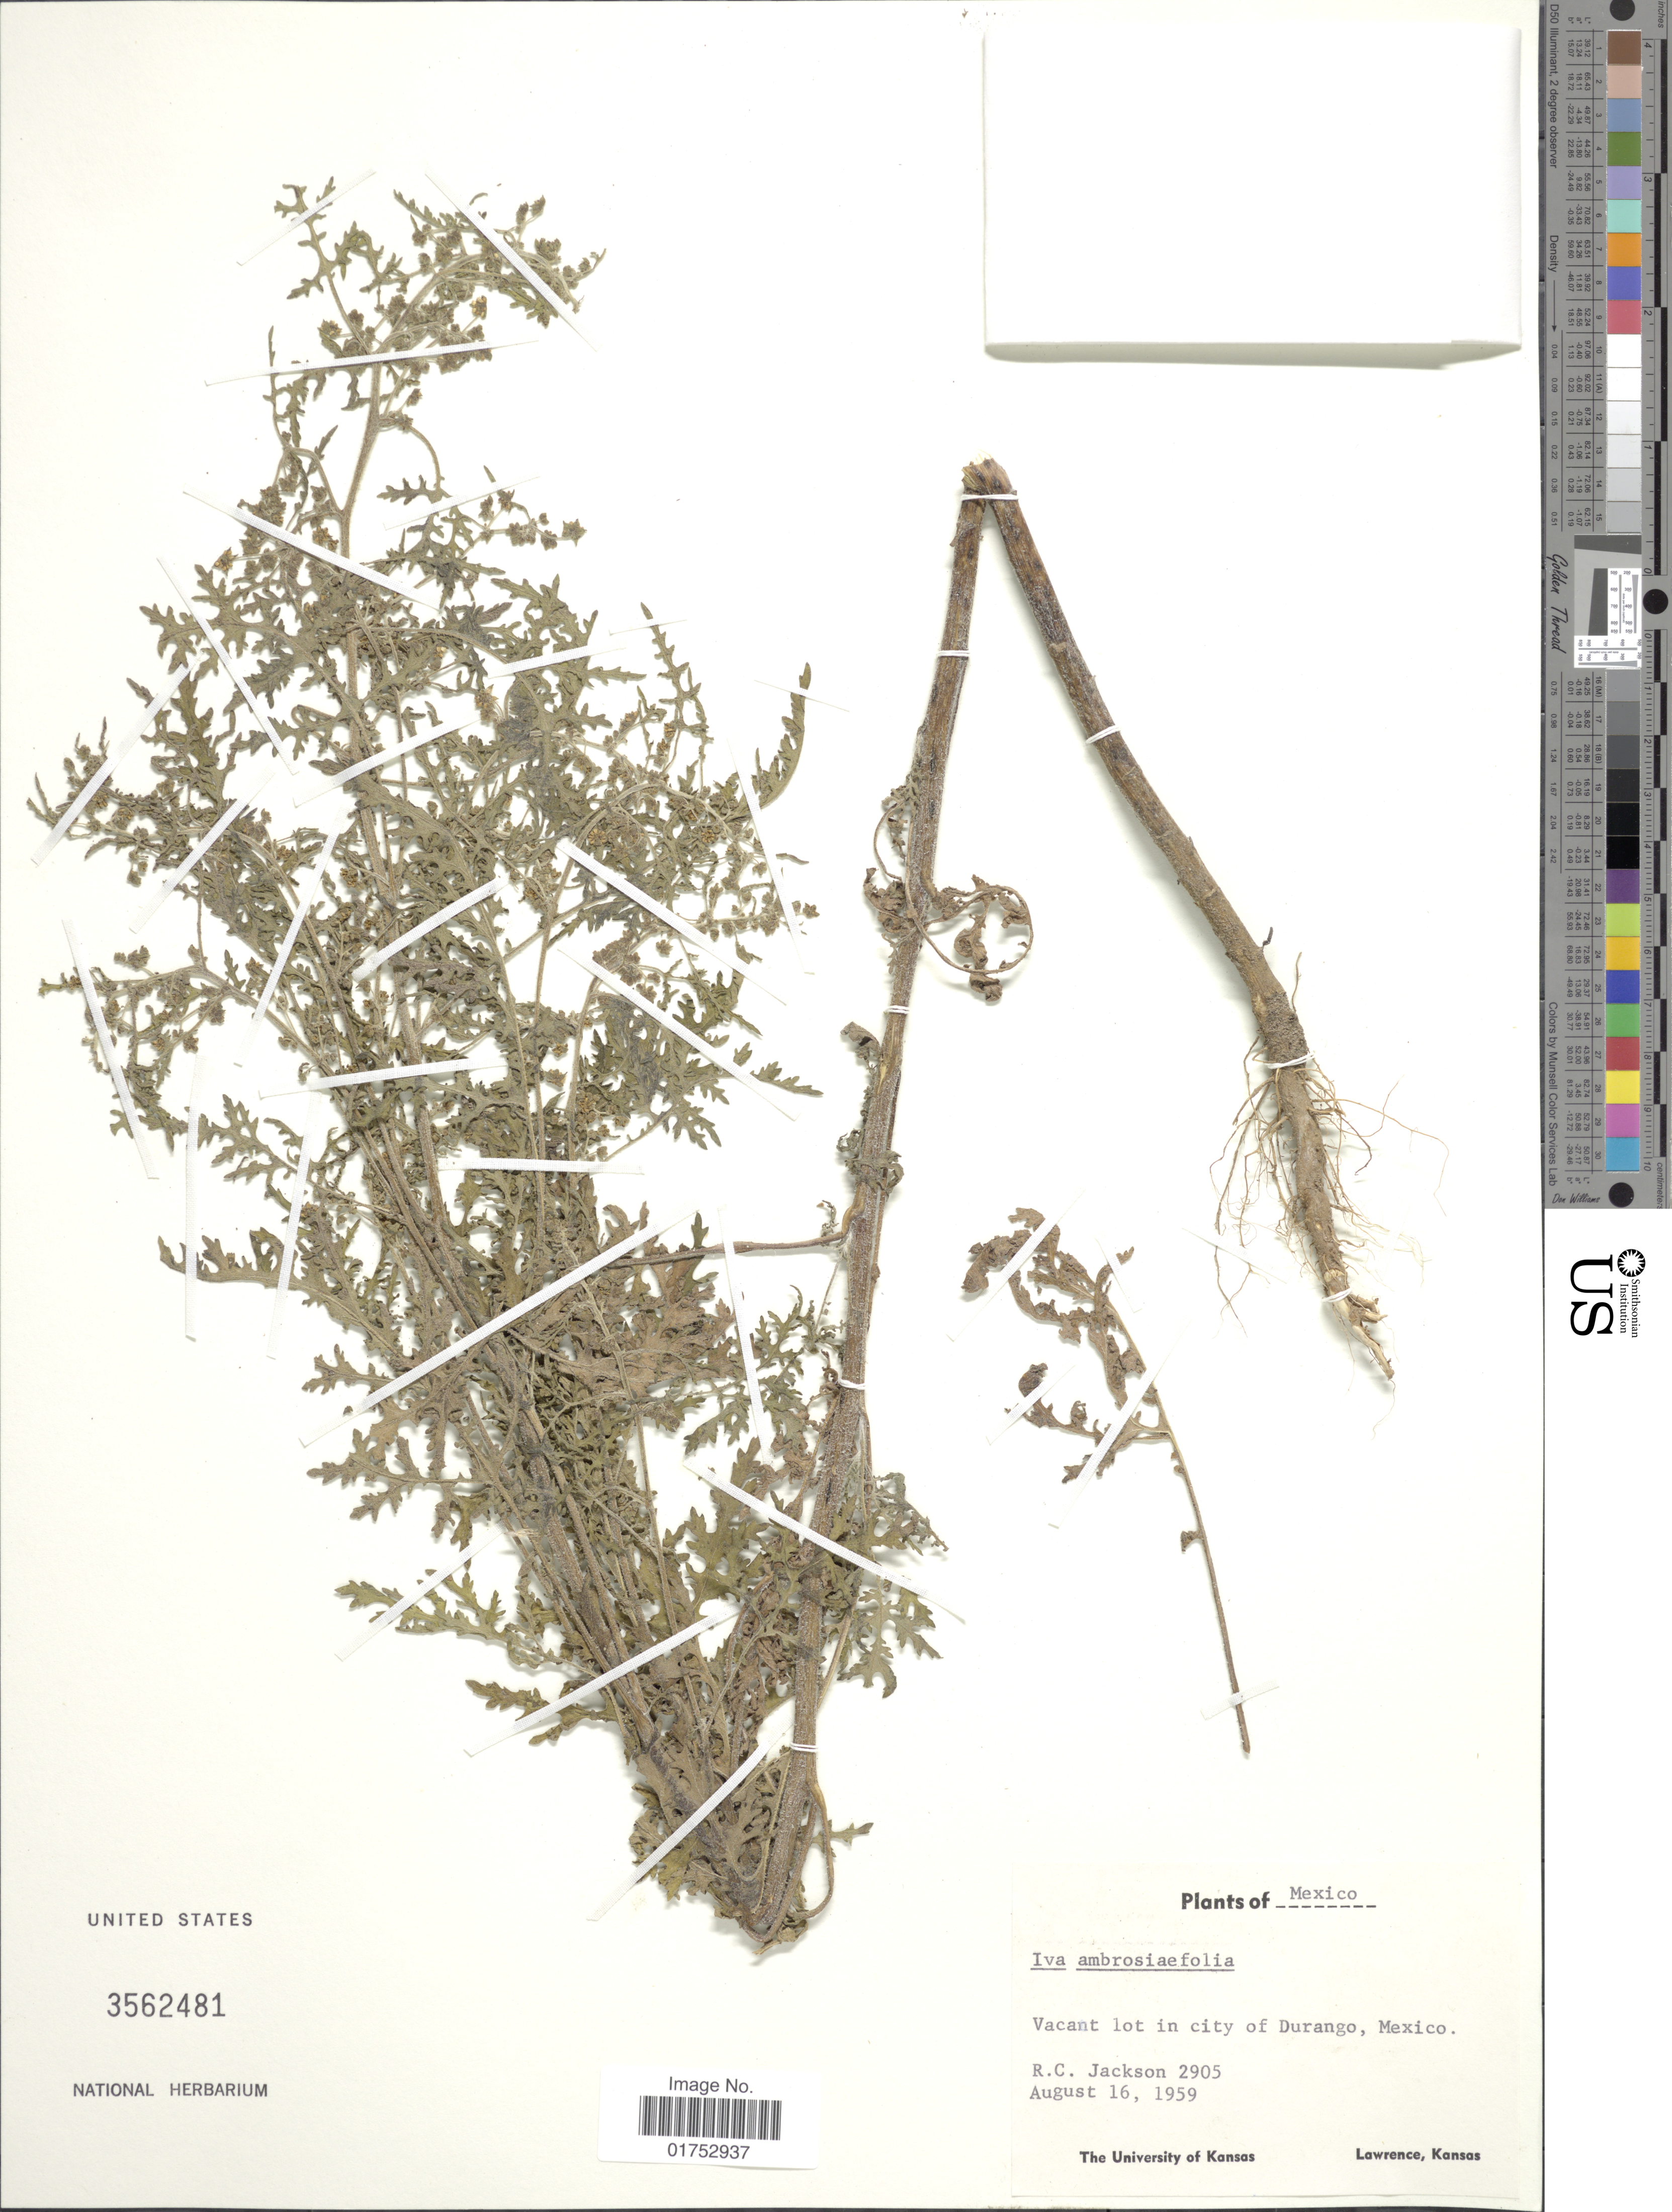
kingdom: Plantae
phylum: Tracheophyta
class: Magnoliopsida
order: Asterales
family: Asteraceae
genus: Iva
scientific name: Iva ambrosiifolia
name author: (A. Gray) A. Gray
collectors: R. C. Jackson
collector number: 2905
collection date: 1959-08-16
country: Mexico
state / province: Durango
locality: Vacant lot in city of Durango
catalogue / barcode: US 3562481